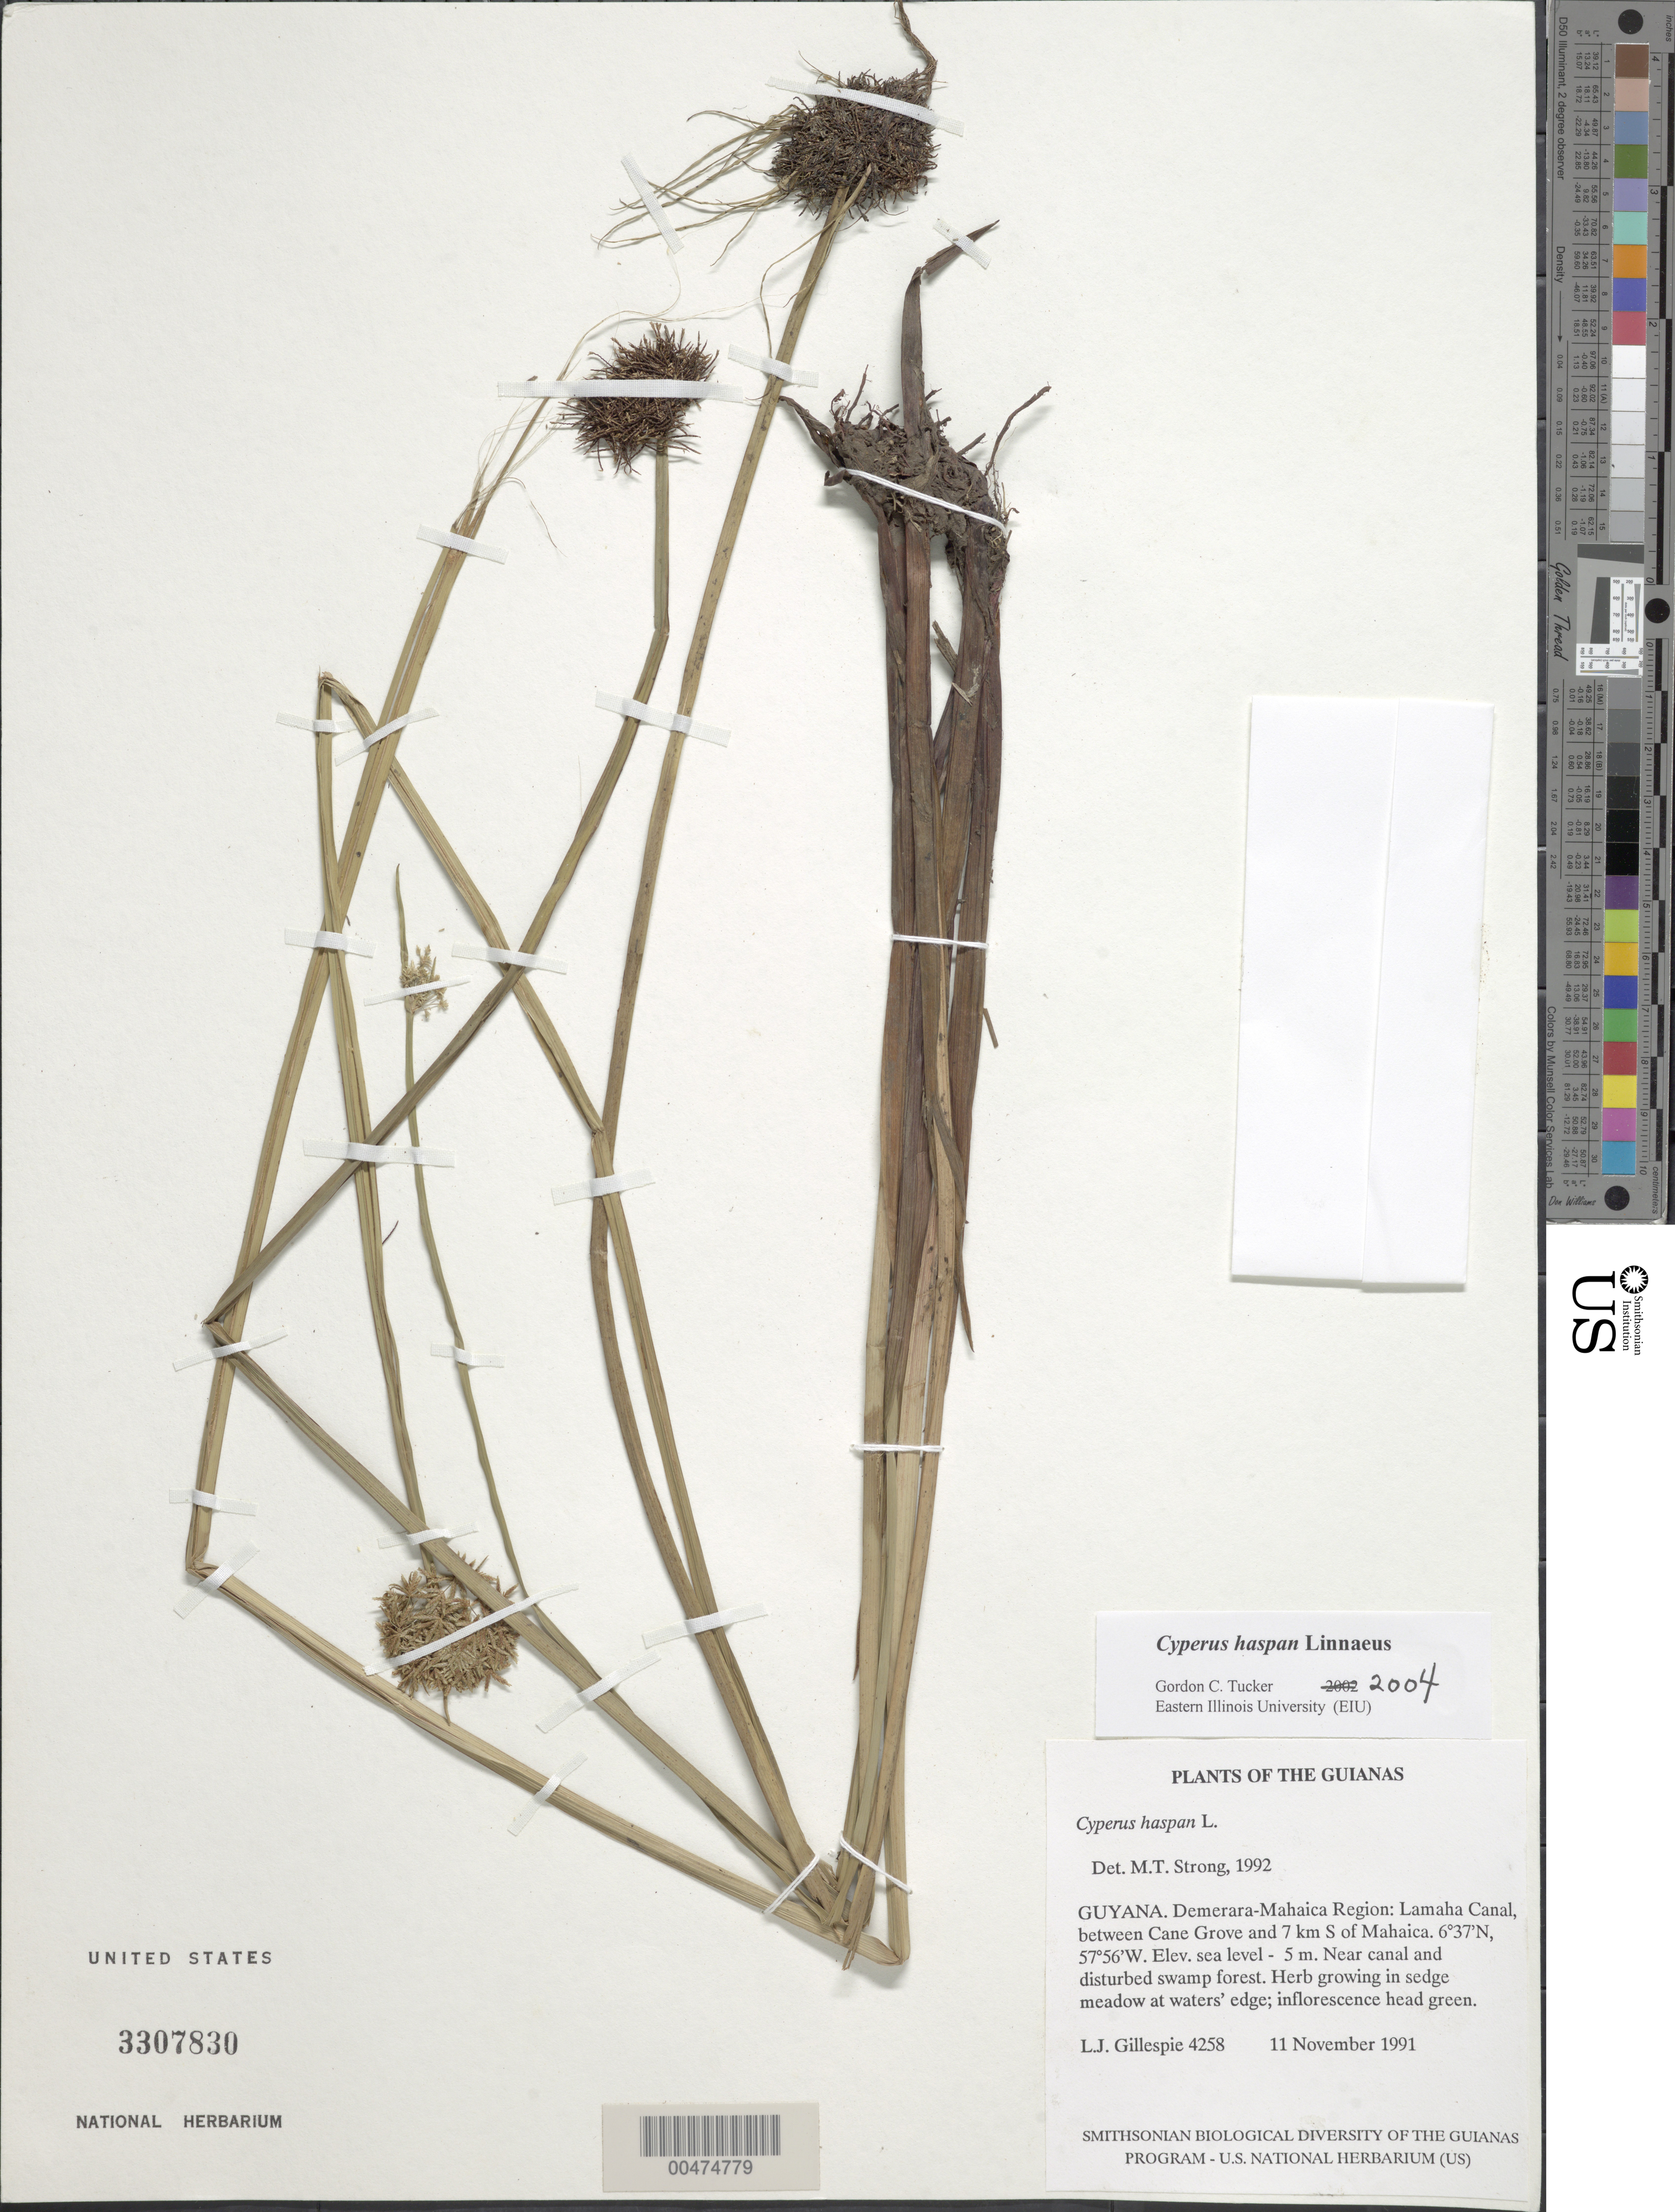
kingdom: Plantae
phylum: Tracheophyta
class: Liliopsida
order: Poales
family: Cyperaceae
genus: Cyperus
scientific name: Cyperus haspan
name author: L.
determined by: Tucker, G. C.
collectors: L. J. Gillespie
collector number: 4258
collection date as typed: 11 November 1991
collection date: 1991-11-11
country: Guyana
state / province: Demerara-Mahaica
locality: Lamaha Canal, between Cane Grove and 7 km S of Mahaica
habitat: Near canal and disturbed swamp forest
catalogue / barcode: US 3307830